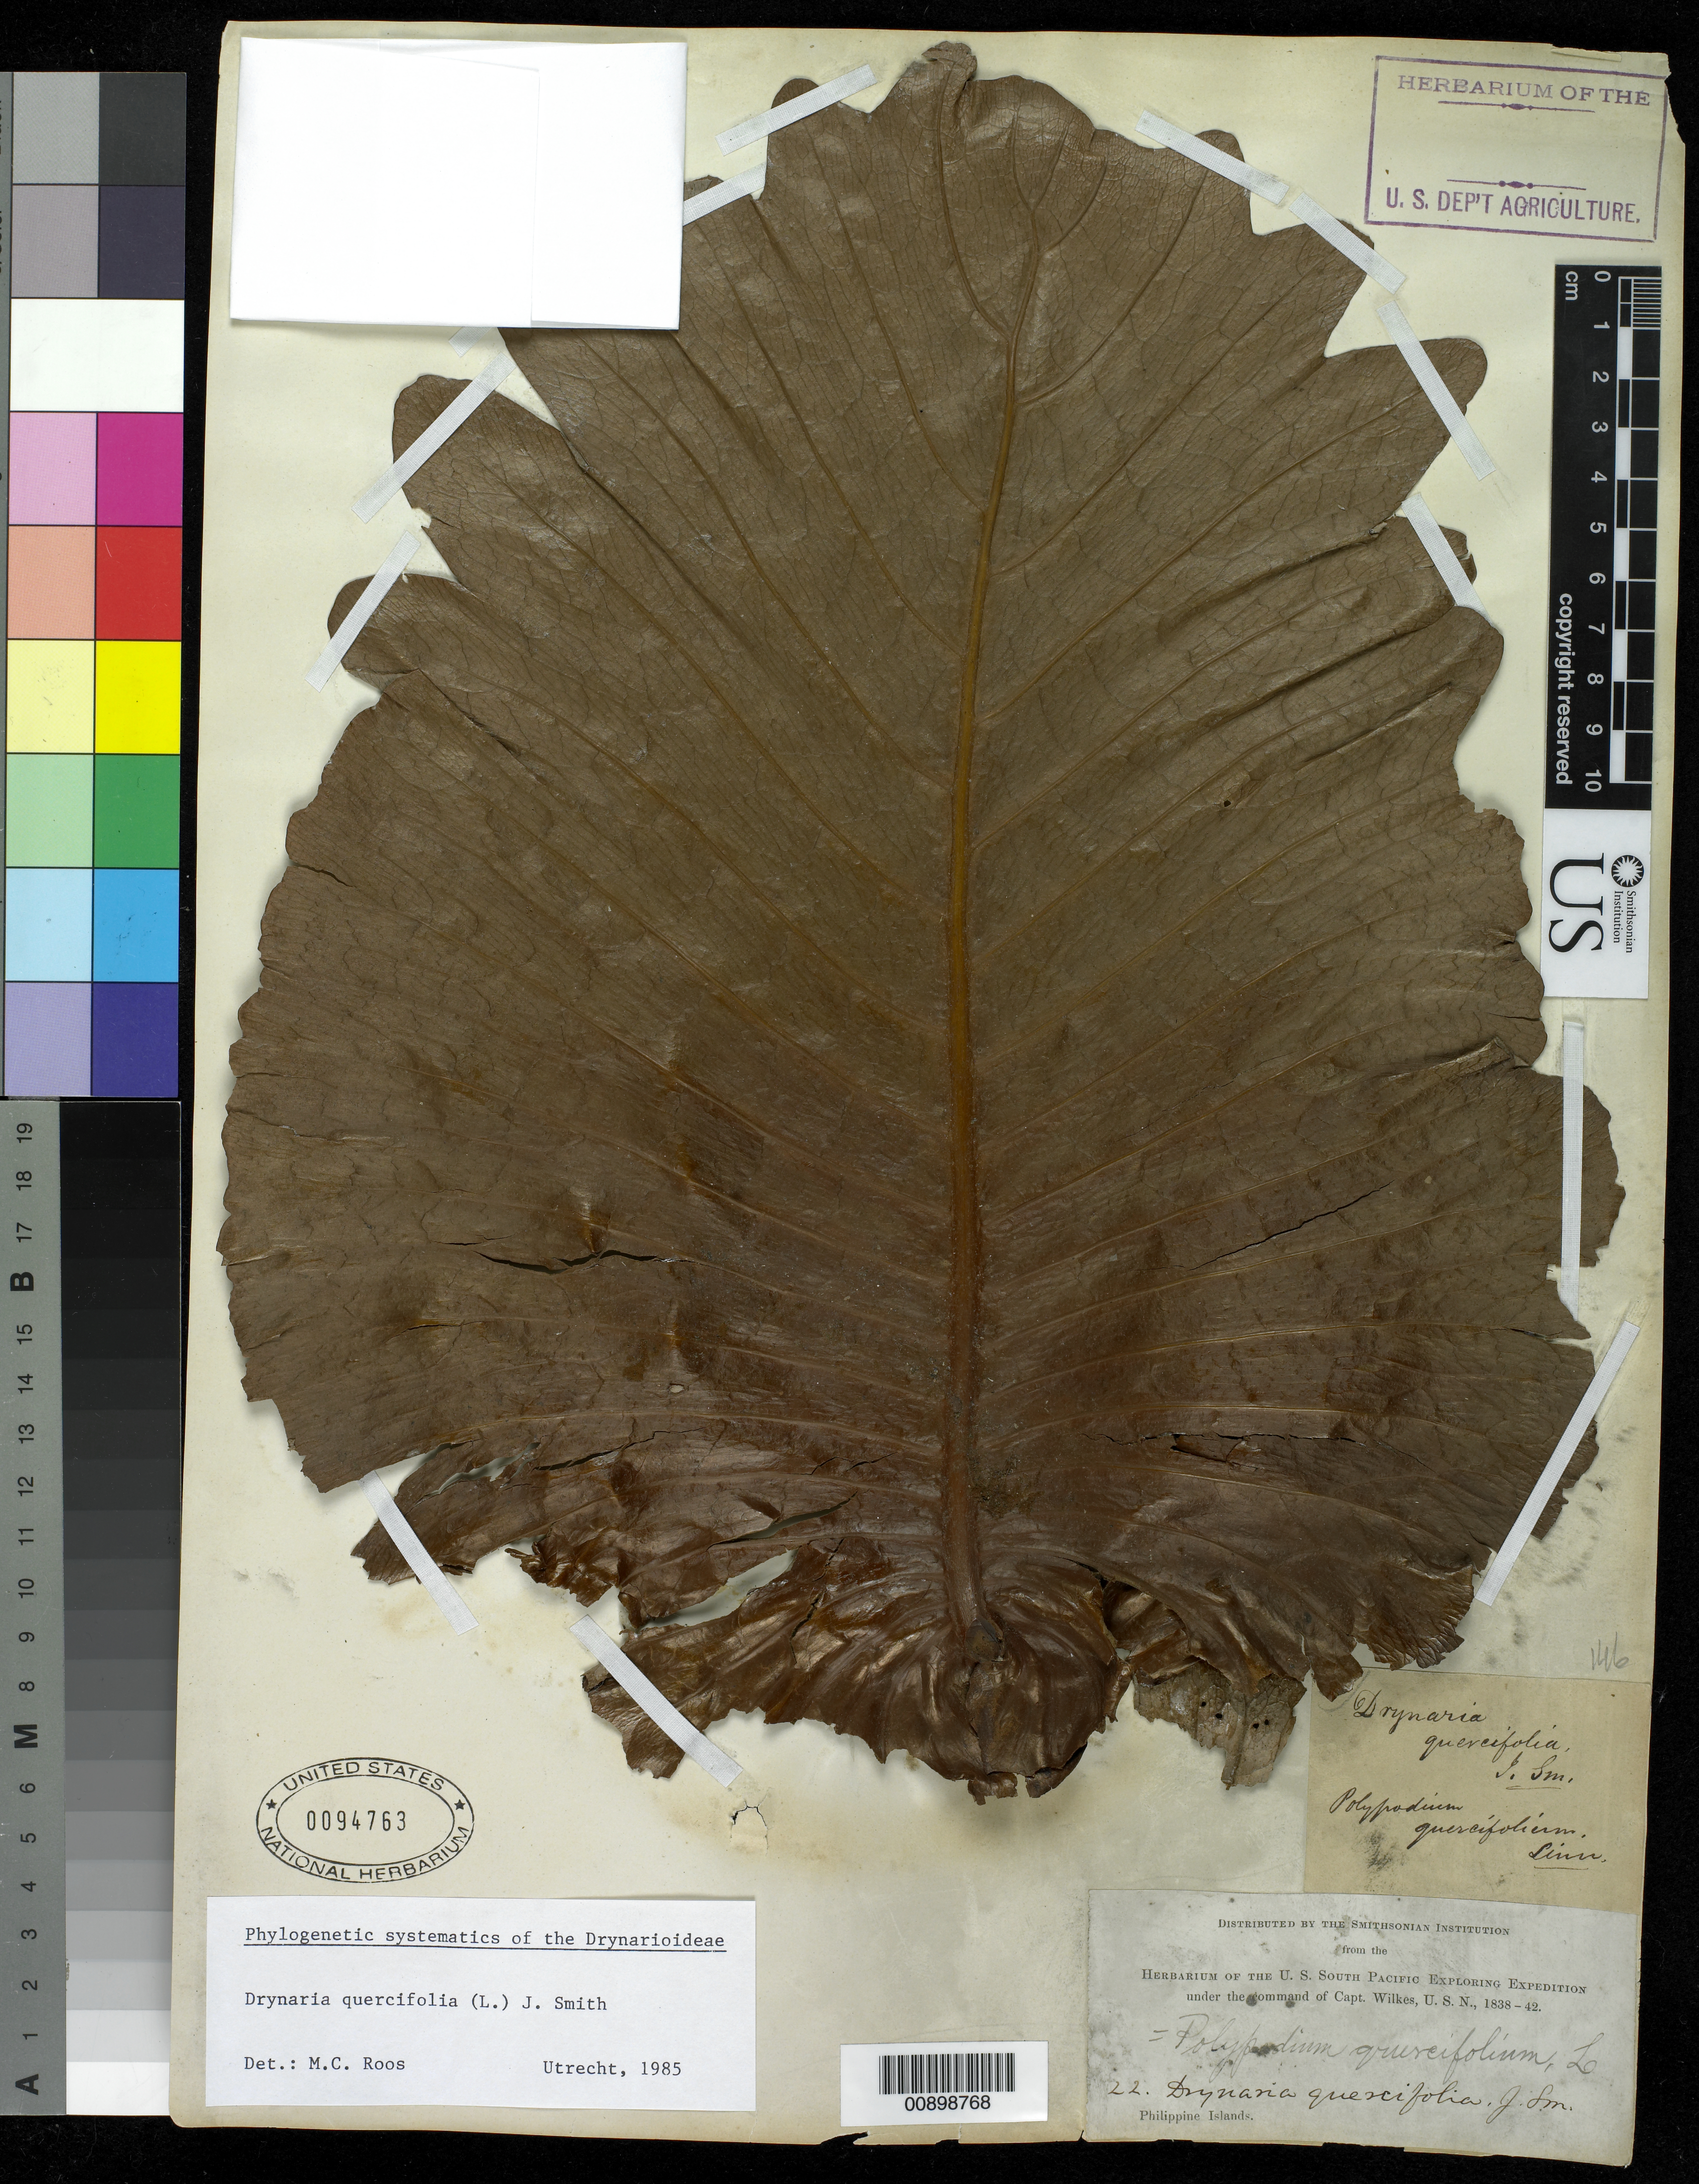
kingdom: Plantae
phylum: Tracheophyta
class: Polypodiopsida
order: Polypodiales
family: Polypodiaceae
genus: Drynaria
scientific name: Drynaria quercifolia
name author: (L.) J. Sm.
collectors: Wilkes Explor. Exped.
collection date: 1838/1842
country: Philippines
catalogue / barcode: US 94763